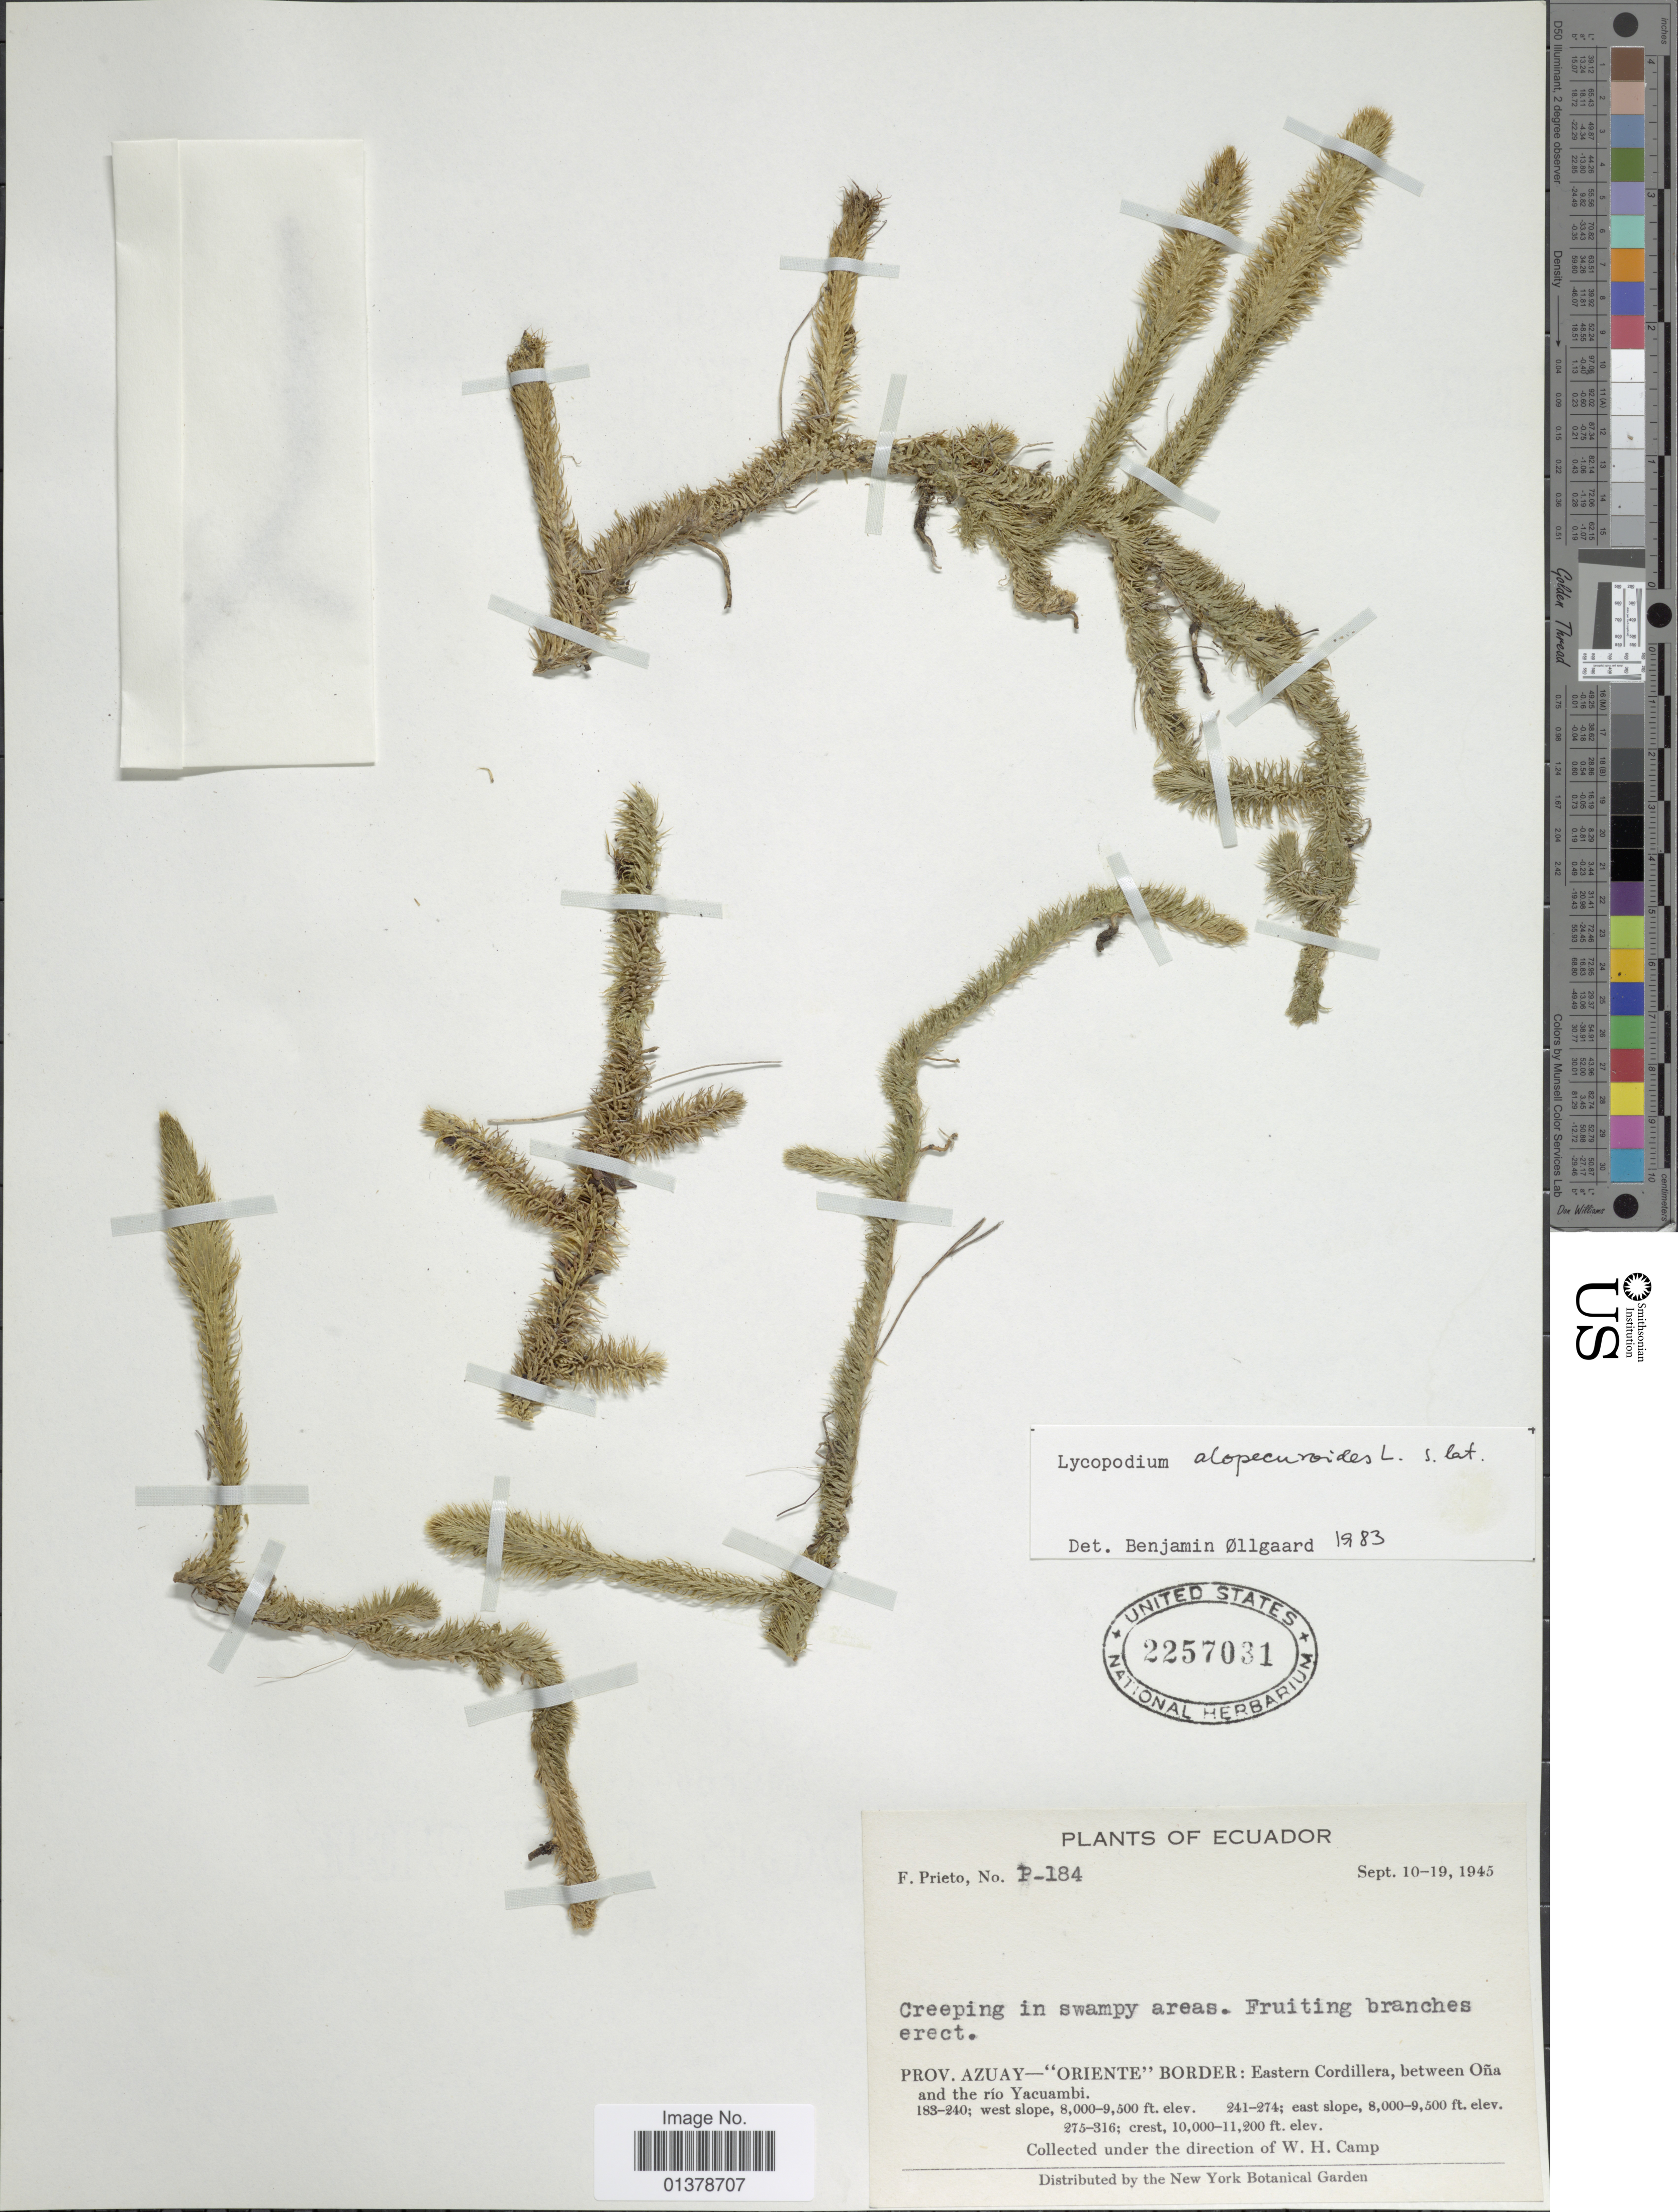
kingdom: Plantae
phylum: Tracheophyta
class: Lycopodiopsida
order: Lycopodiales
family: Lycopodiaceae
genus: Lycopodiella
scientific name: Lycopodiella alopecuroides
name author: (L.) Cranfill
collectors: F. Prieto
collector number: P-184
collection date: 1945-09-10/1945-09-19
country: Ecuador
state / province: Azuay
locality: Oriente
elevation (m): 2438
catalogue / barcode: US 2257031